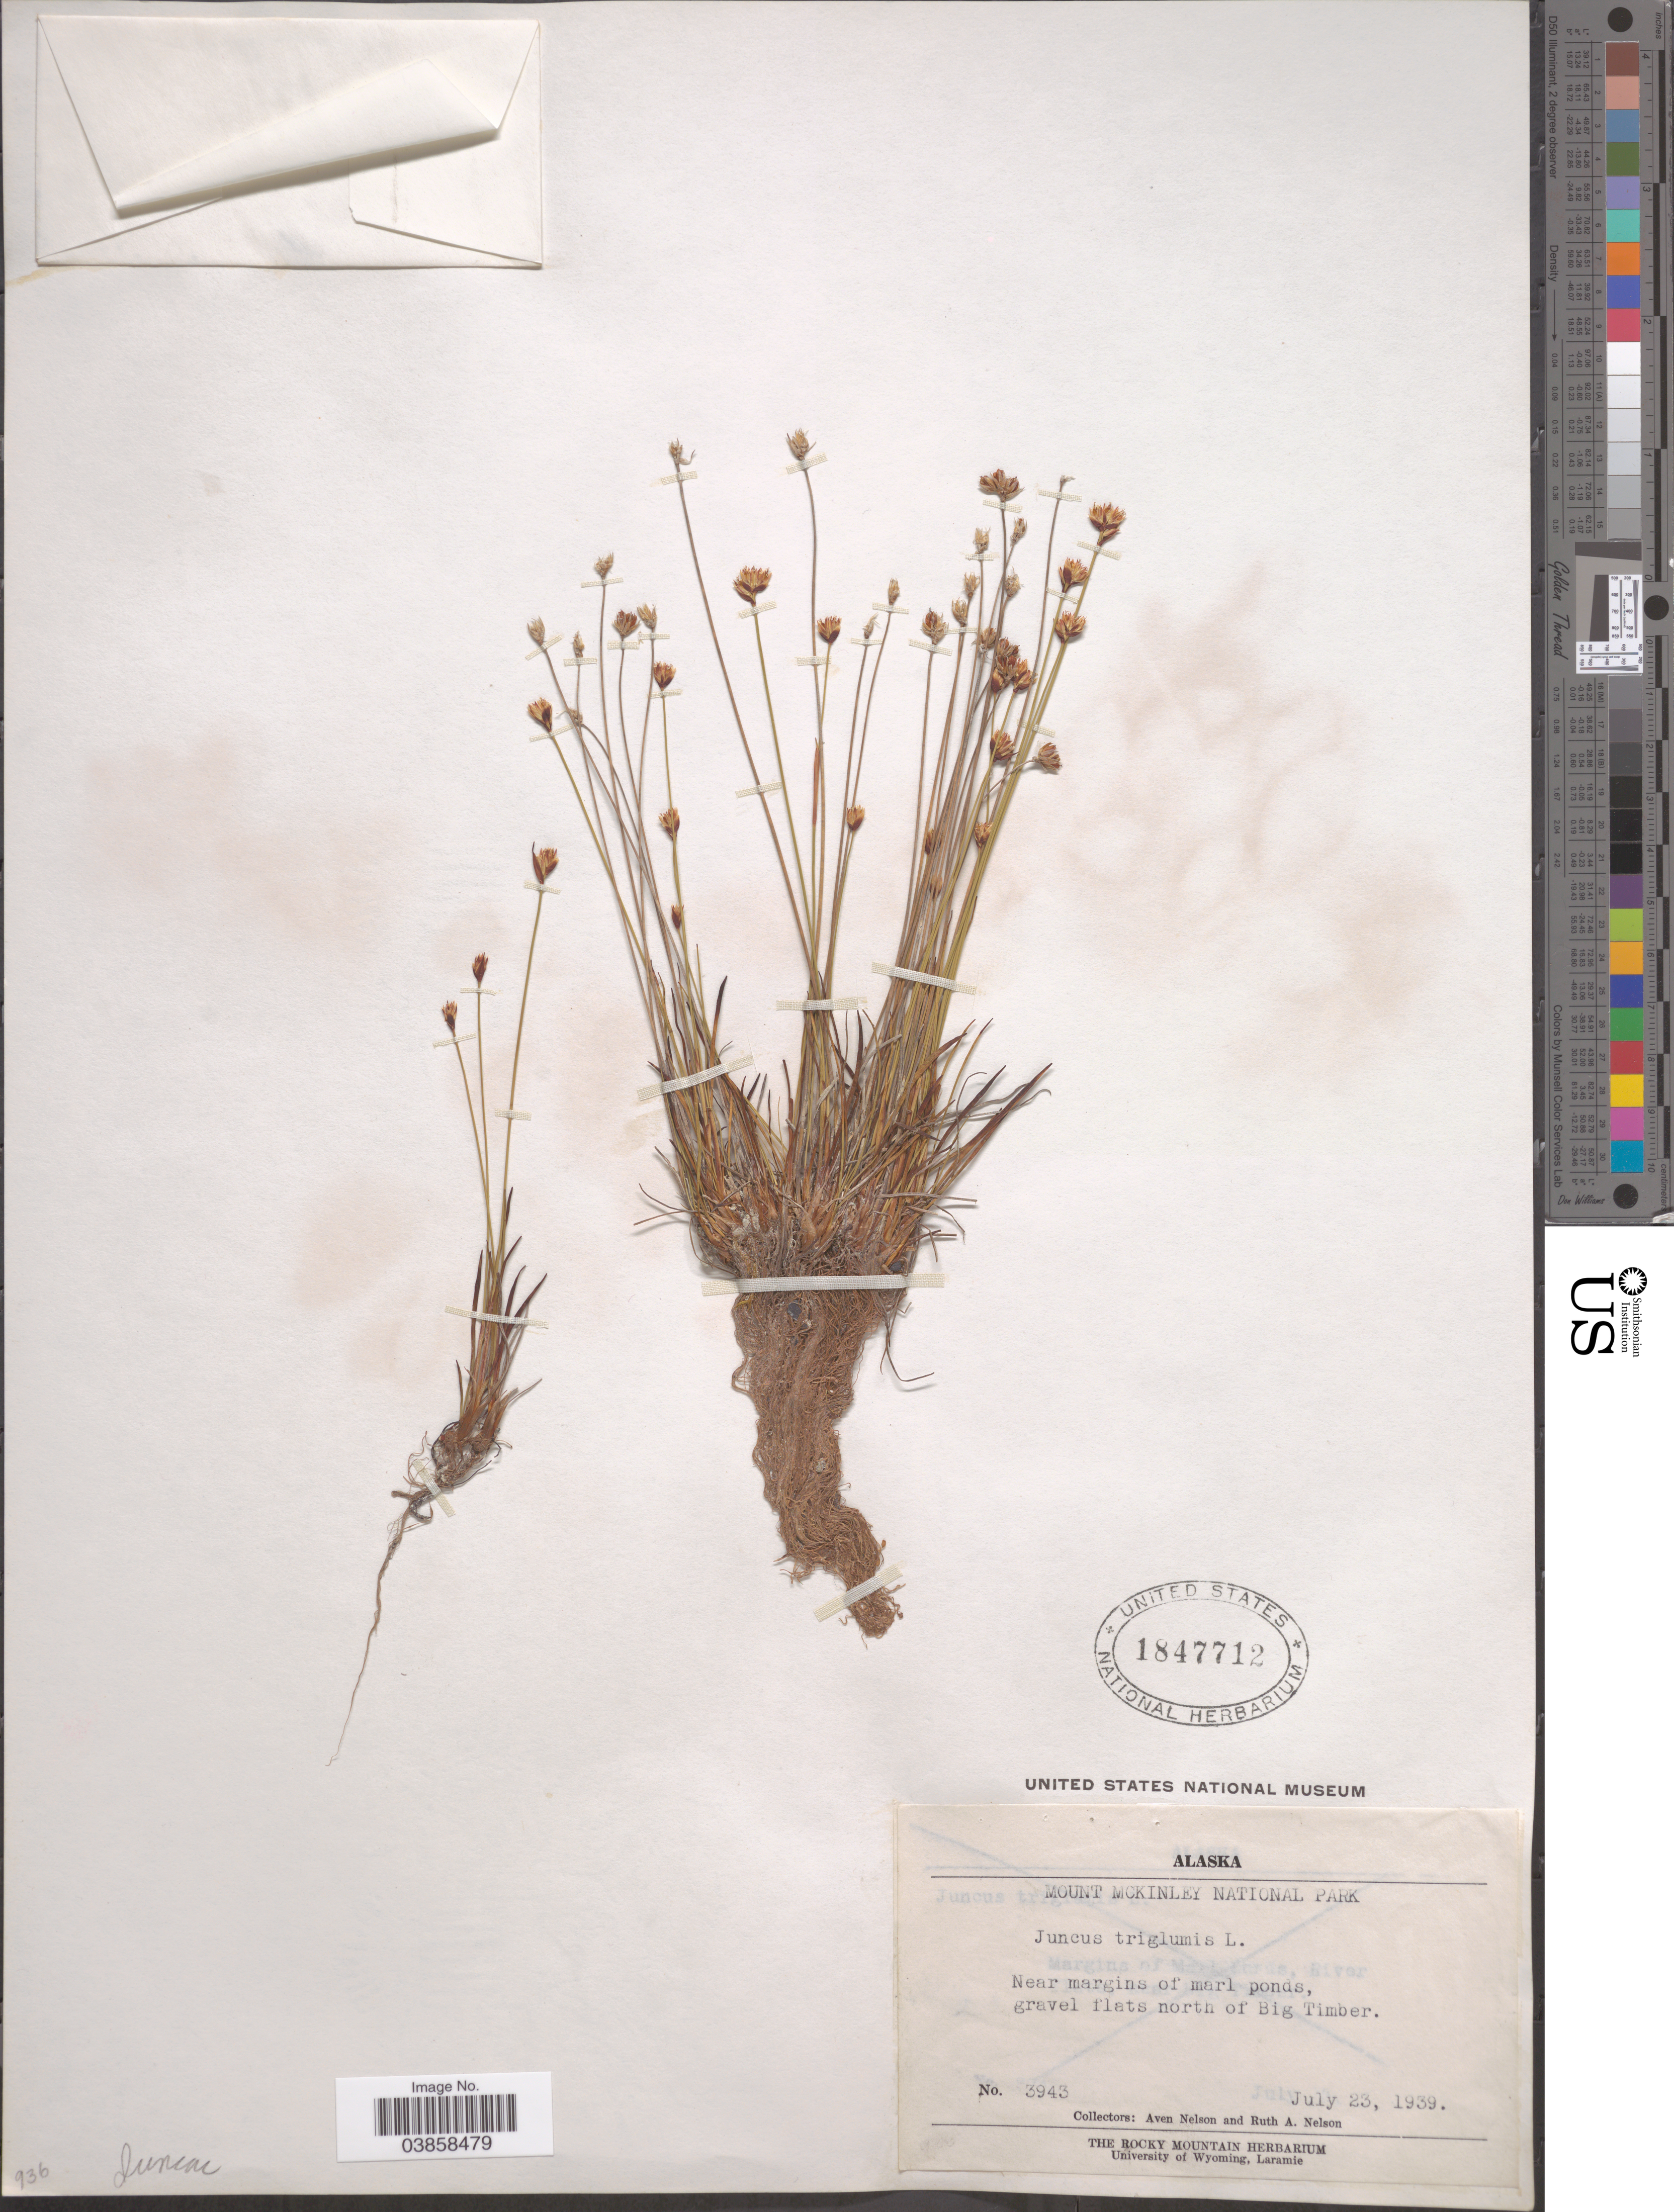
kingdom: Plantae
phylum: Tracheophyta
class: Liliopsida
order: Poales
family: Juncaceae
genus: Juncus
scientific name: Juncus triglumis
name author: L.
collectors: A. Nelson & R. A. Nelson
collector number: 3943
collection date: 1939-07-23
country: United States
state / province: Alaska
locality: Mount McKinley National Park. Near margins of marl ponds, gravel flats north of Big Timber.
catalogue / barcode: US 1847712